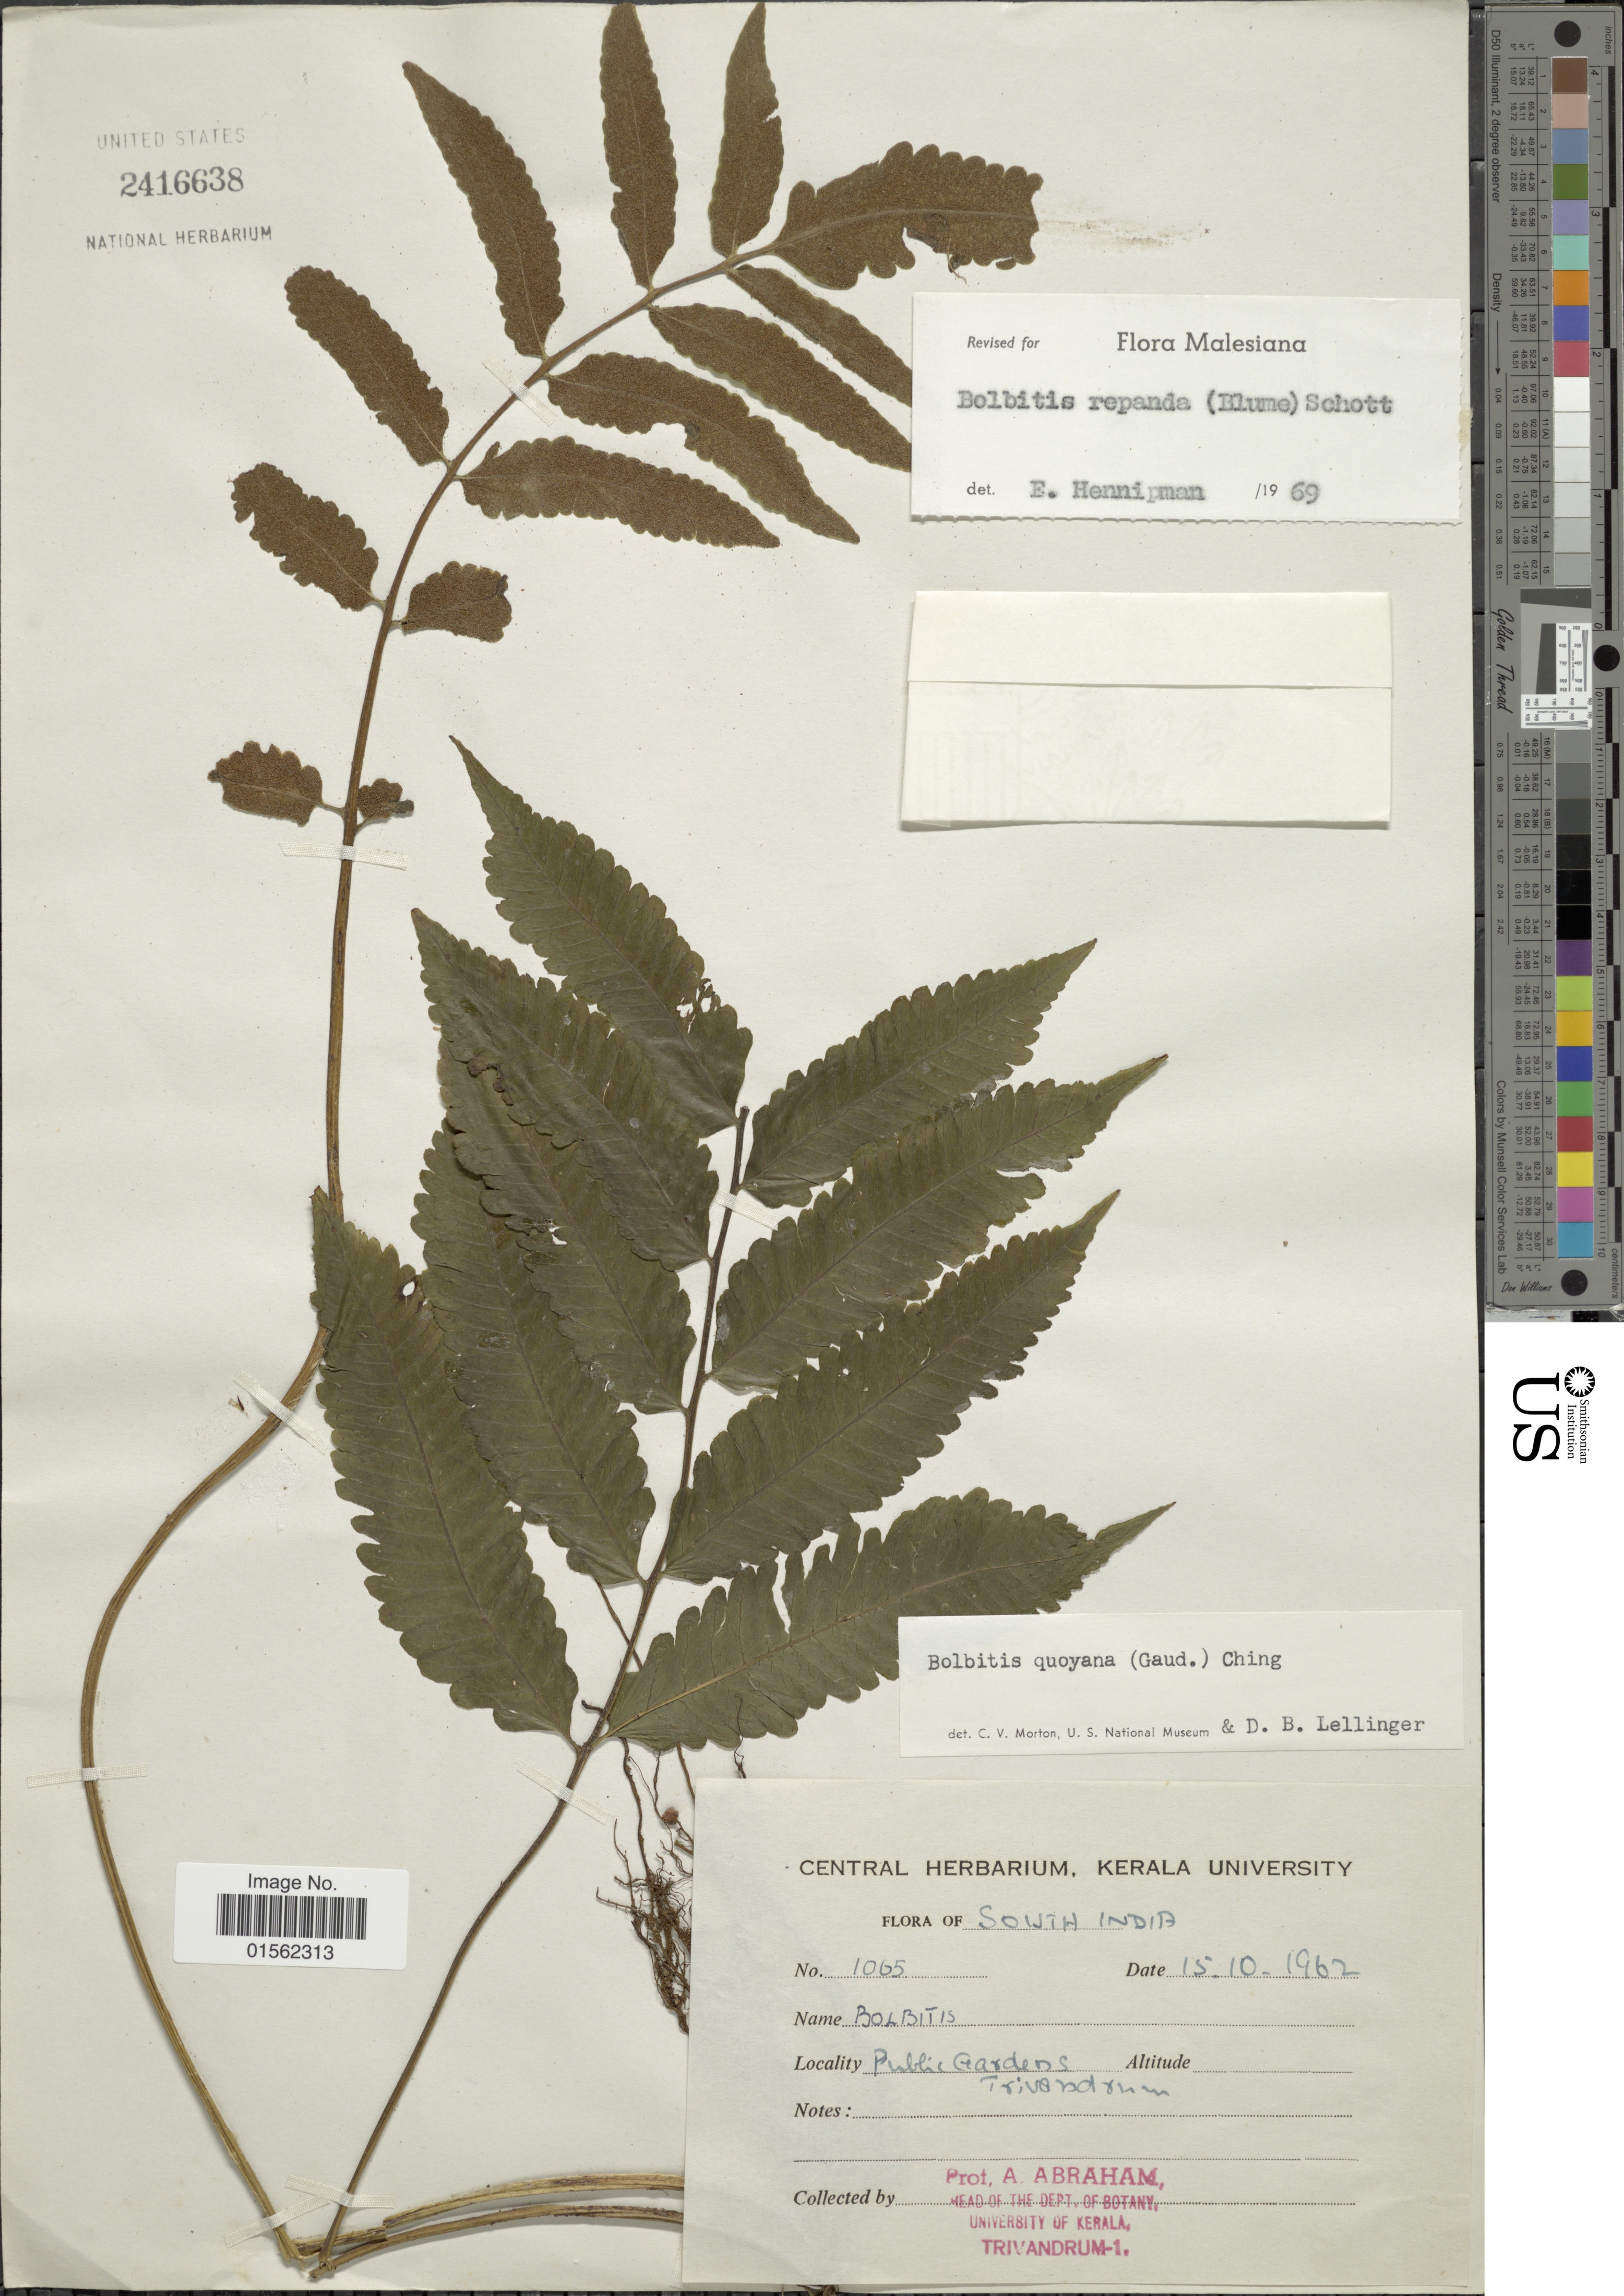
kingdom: Plantae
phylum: Tracheophyta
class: Polypodiopsida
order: Polypodiales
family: Dryopteridaceae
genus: Bolbitis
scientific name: Bolbitis repanda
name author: (Blume) Schott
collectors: A. Abraham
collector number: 1065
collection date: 1962-10-15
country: India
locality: South India, Public Gardens. Trivandrum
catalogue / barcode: US 2416638